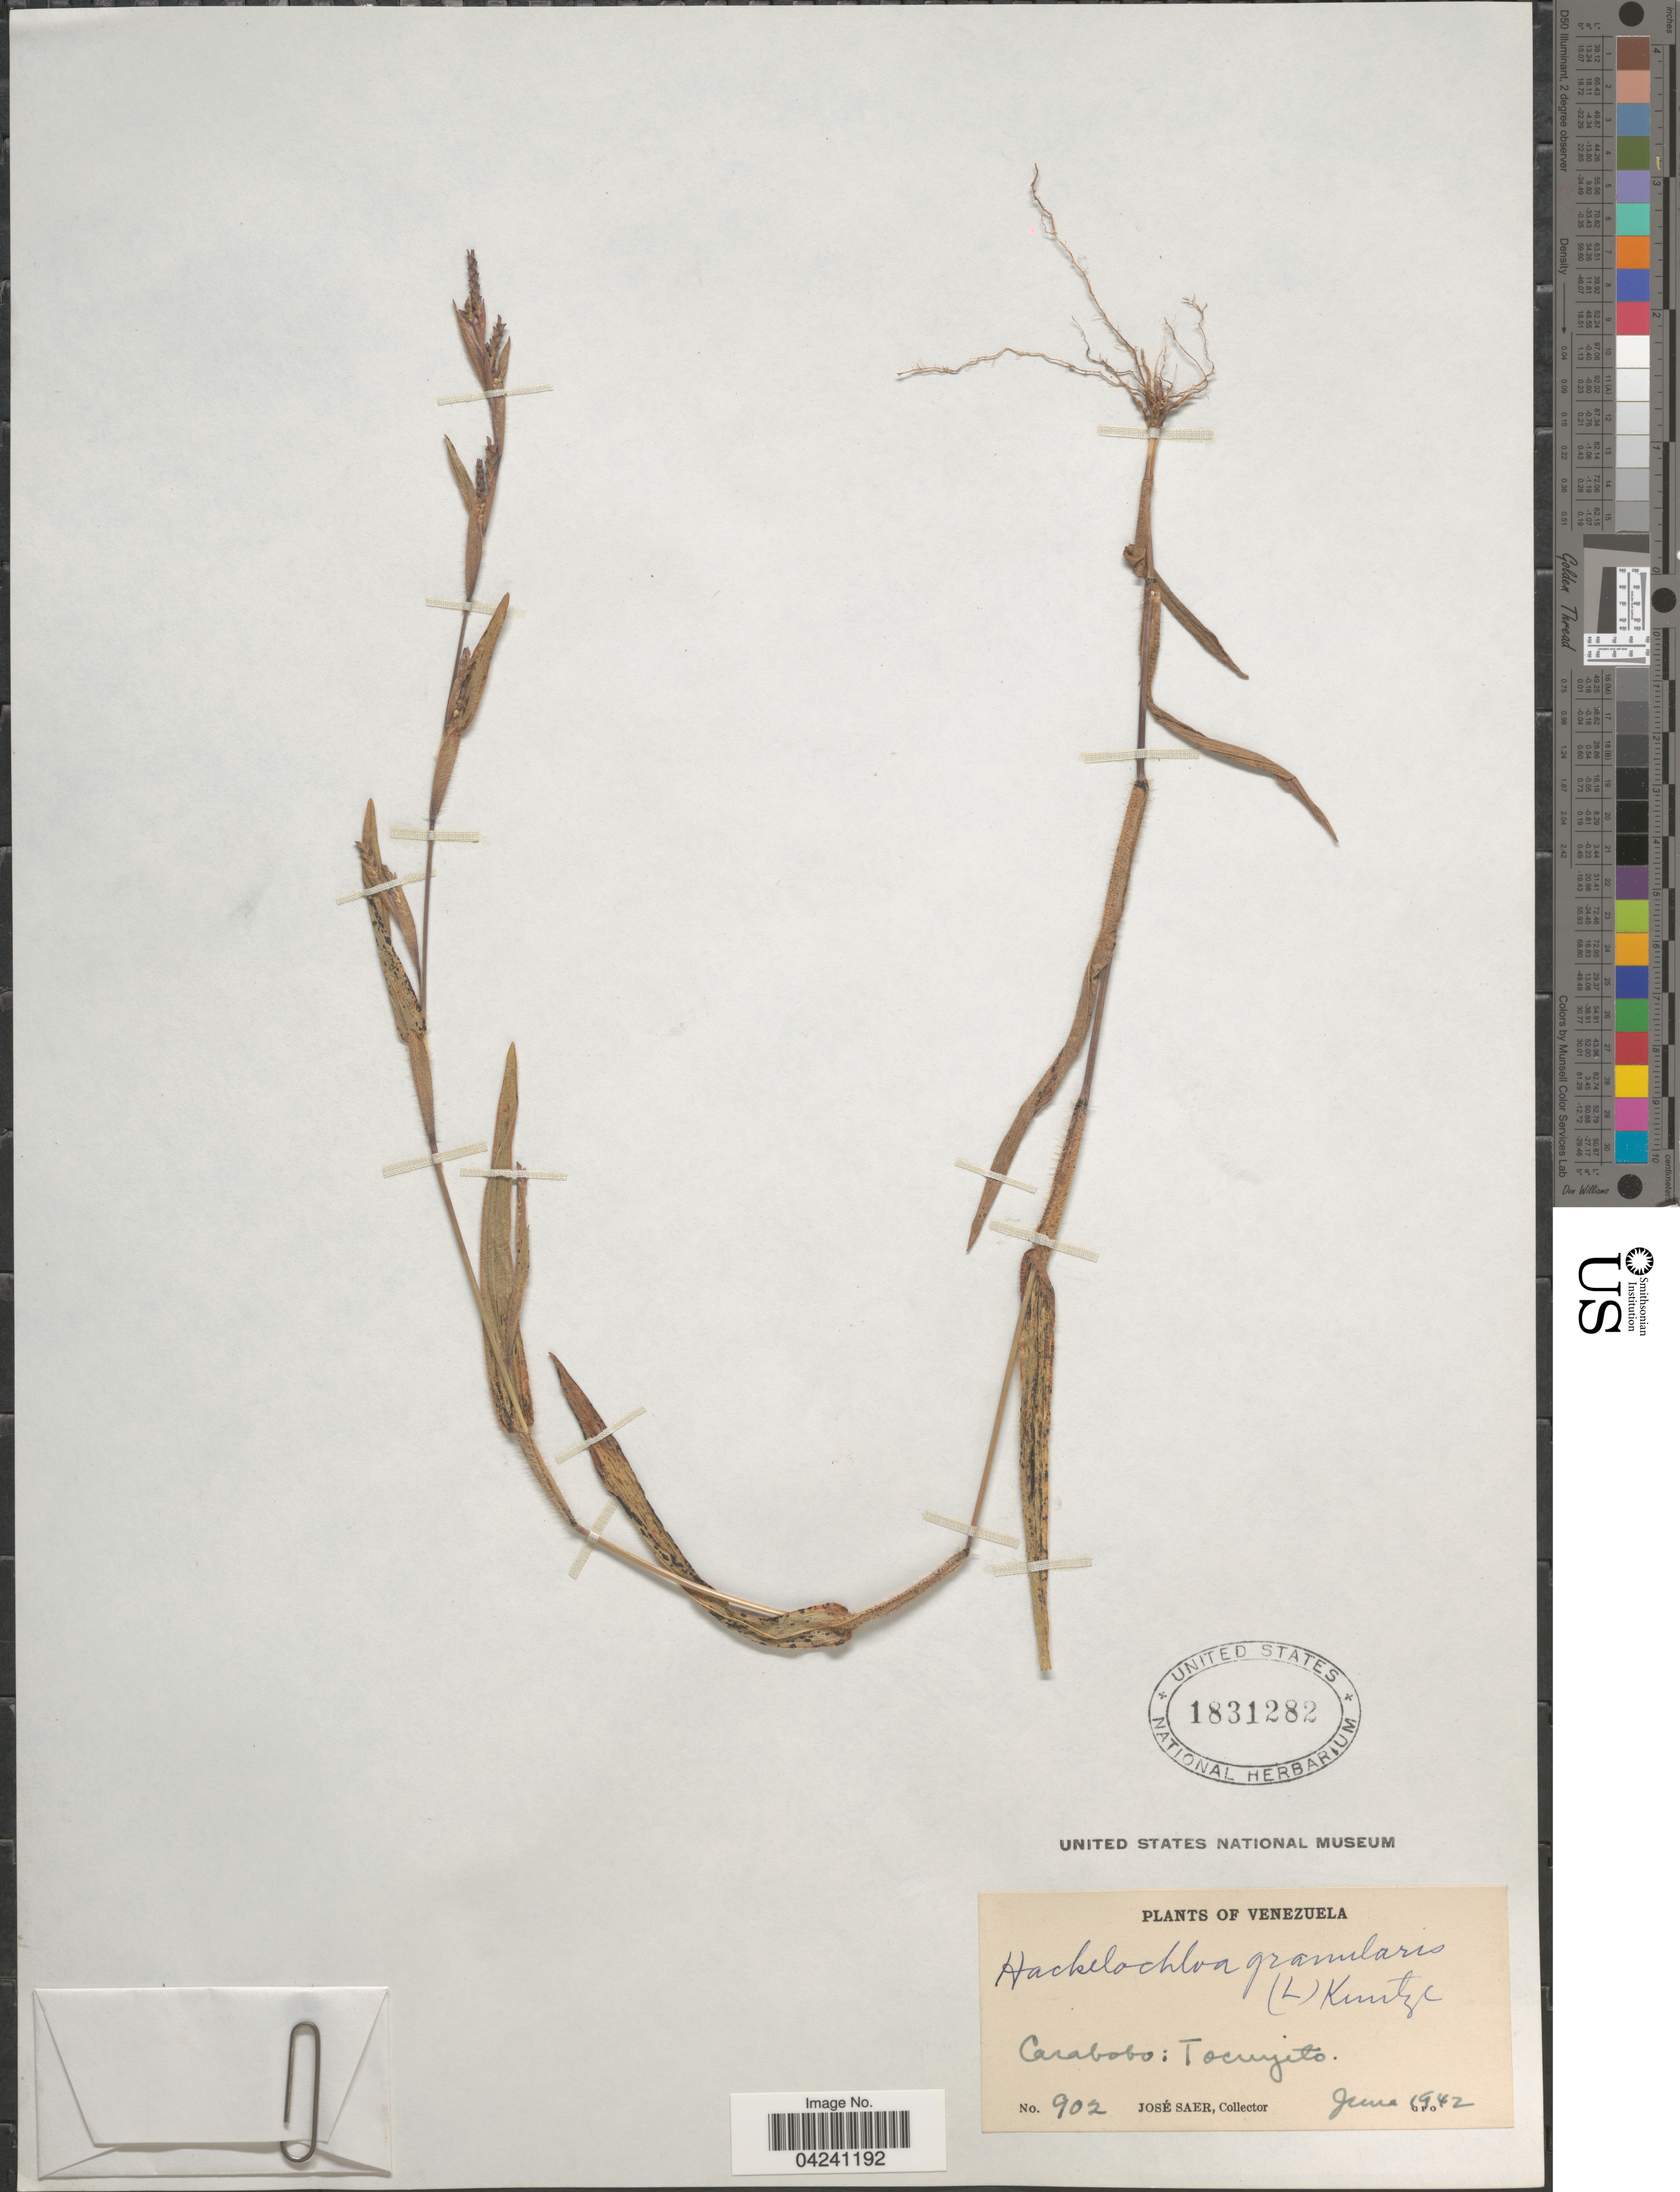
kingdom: Plantae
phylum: Tracheophyta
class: Liliopsida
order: Poales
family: Poaceae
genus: Hackelochloa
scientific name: Hackelochloa granularis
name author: (L.) Kuntze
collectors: J. Saer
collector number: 902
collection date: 1942-06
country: Venezuela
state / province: Carabobo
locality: Tocuyito.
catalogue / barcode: US 1831282